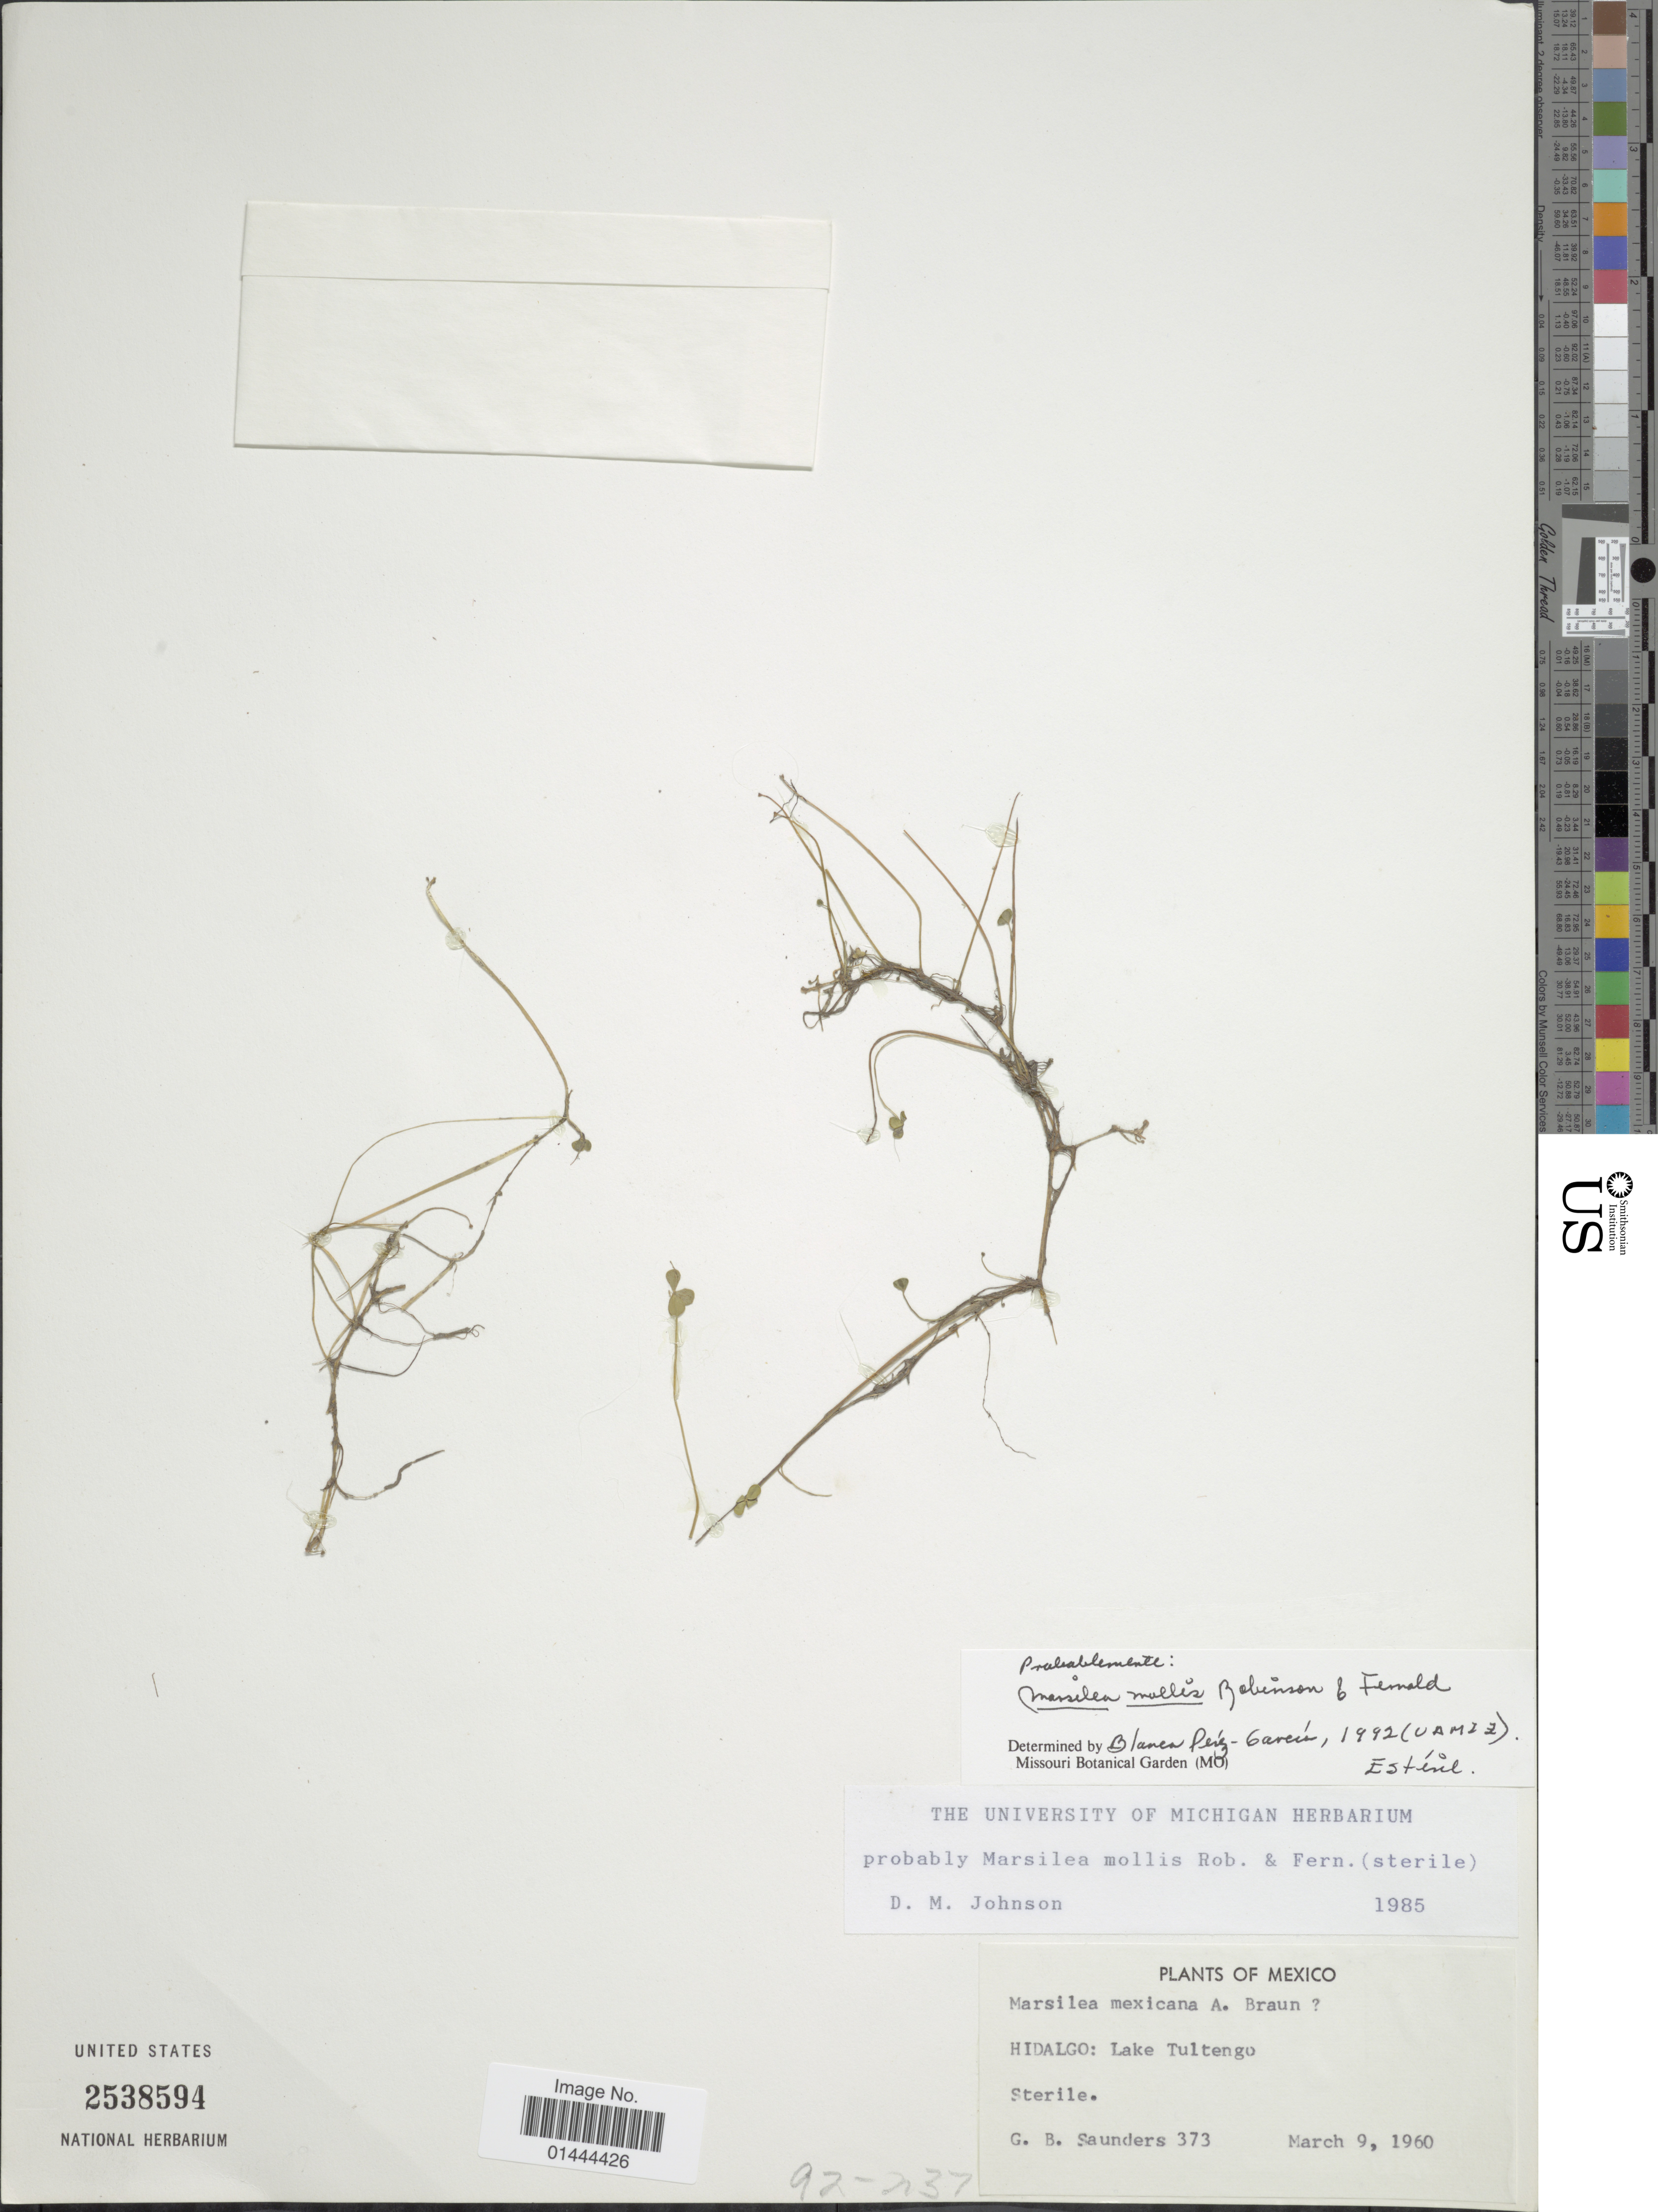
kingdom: Plantae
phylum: Tracheophyta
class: Polypodiopsida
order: Salviniales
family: Marsileaceae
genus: Marsilea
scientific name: Marsilea mollis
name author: B.L. Rob. & Fernald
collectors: G. B. Saunders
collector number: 373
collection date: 1960-03-09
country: Mexico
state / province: Hidalgo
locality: Lake Tultengo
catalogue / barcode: US 2538594